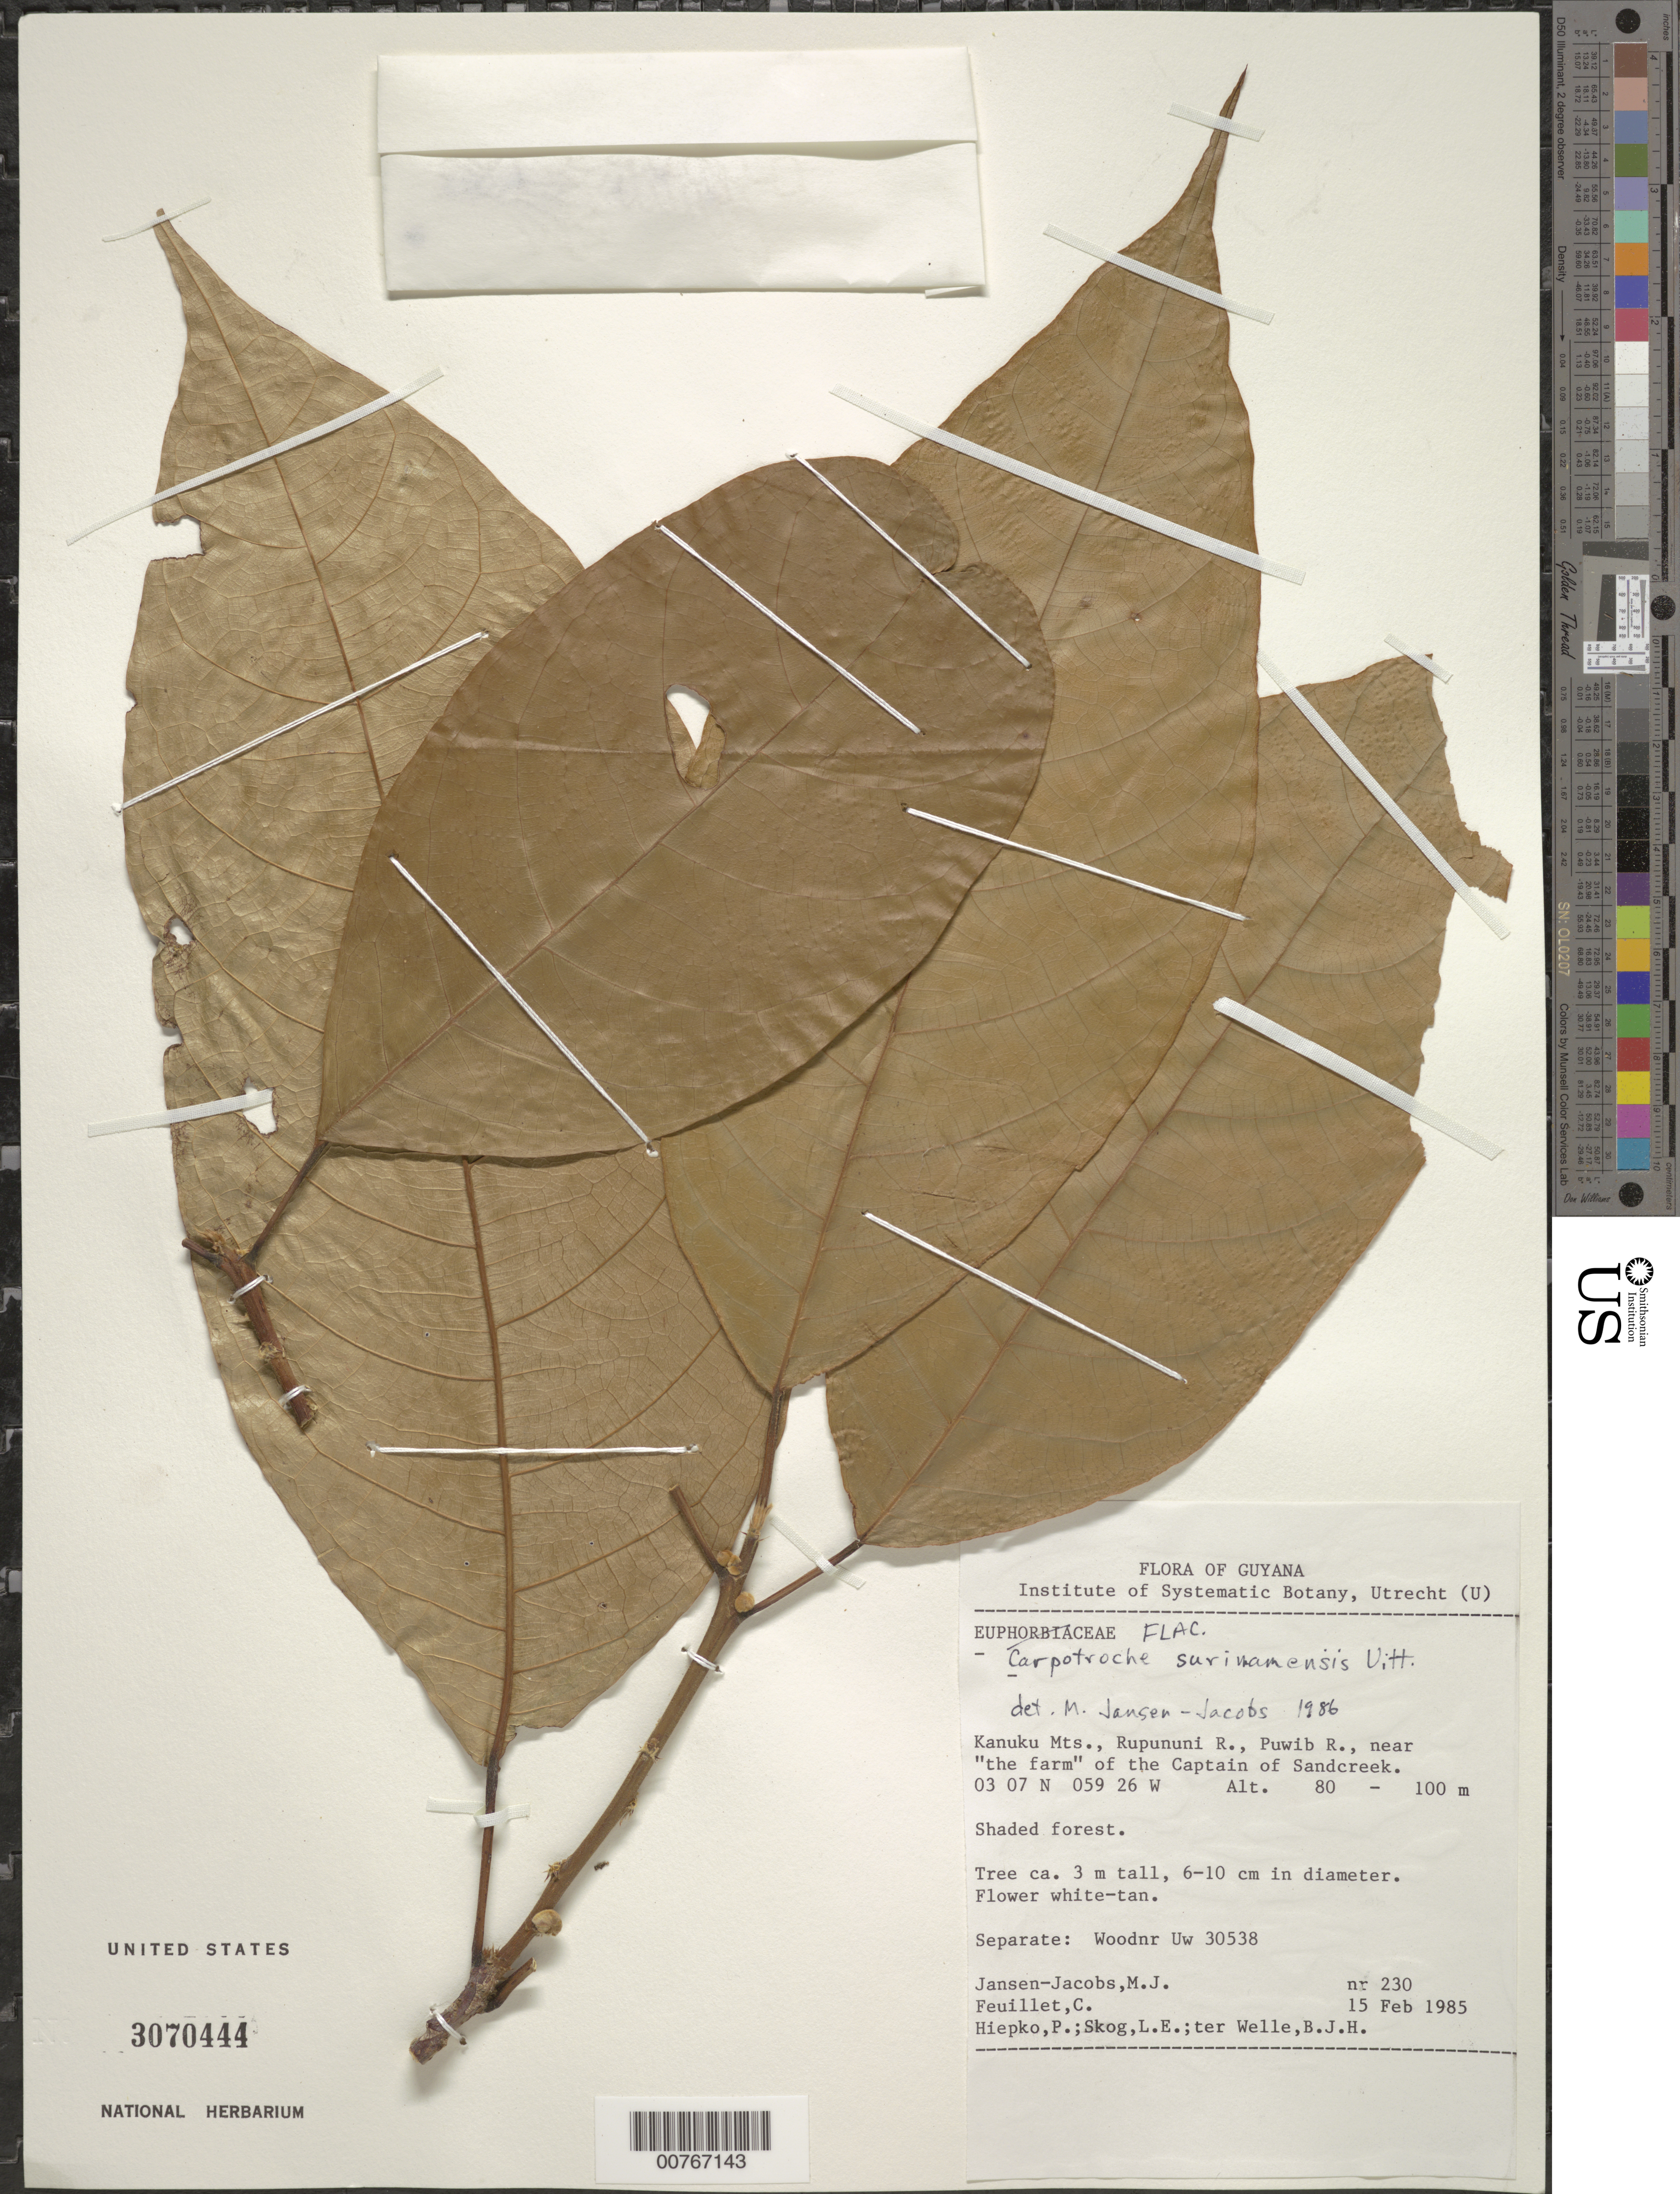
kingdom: Plantae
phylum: Tracheophyta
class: Magnoliopsida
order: Malpighiales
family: Achariaceae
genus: Carpotroche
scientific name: Carpotroche surinamensis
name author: Uittien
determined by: Jansen-Jacobs, M. J., (U), Nationaal Herbarium Nederland, Utrecht University branch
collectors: M. J. Jansen-Jacobs, C. Feuillet, P. H. Hiepko, L. E. Skog & B. Welle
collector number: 230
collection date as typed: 15-Feb-85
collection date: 1985-02-15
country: Guyana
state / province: U. Takutu-U. Essequibo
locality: Kanuku Mts., Rupununi R., Puwib R. near "the farm" of the Captain of Sandcreek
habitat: Shaded forest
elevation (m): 80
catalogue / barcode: US 3070444